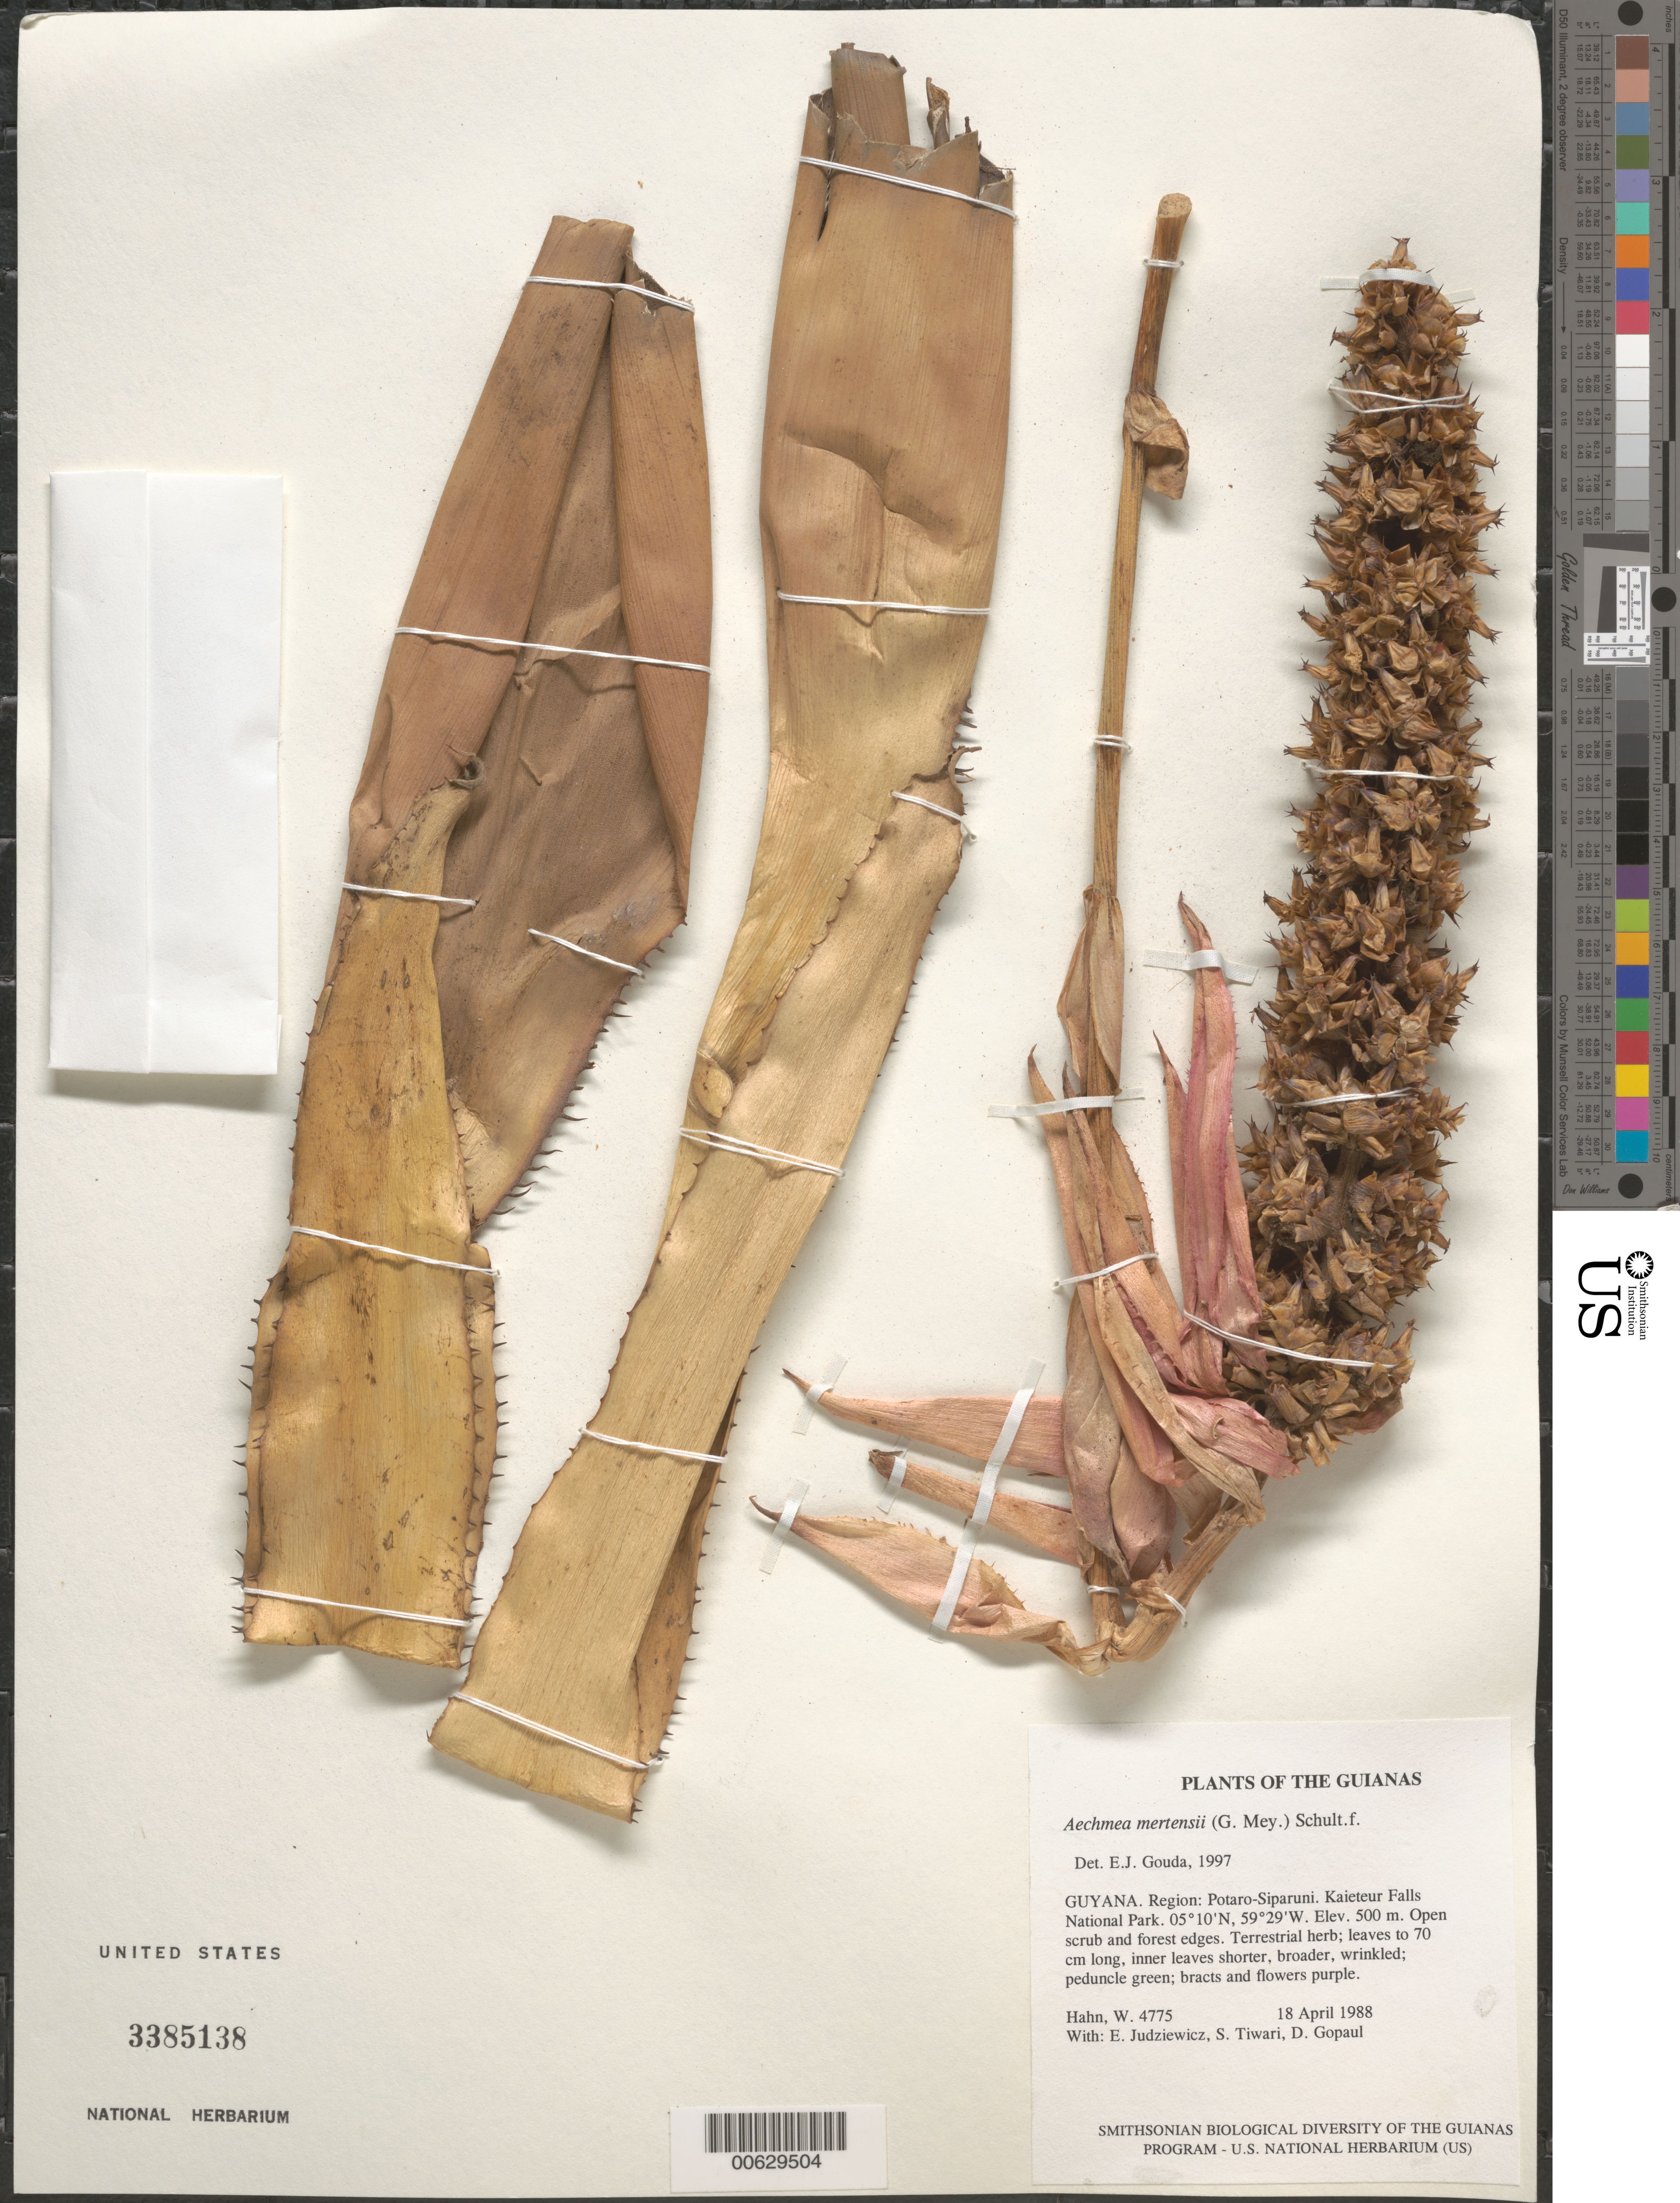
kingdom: Plantae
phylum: Tracheophyta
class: Liliopsida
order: Poales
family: Bromeliaceae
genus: Aechmea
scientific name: Aechmea mertensii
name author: (G. Mey.) Schult. & Schult. f.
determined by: Gouda, E. J.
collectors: W. Hahn, E. J. Judziewicz, S. Tiwari & D. Gopaul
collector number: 4775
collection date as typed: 18 April 1988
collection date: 1988-04-18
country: Guyana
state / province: Potaro-Siparuni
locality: Kaieteur Falls National Park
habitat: Open scrub and forest edges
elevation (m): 500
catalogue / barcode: US 3385138